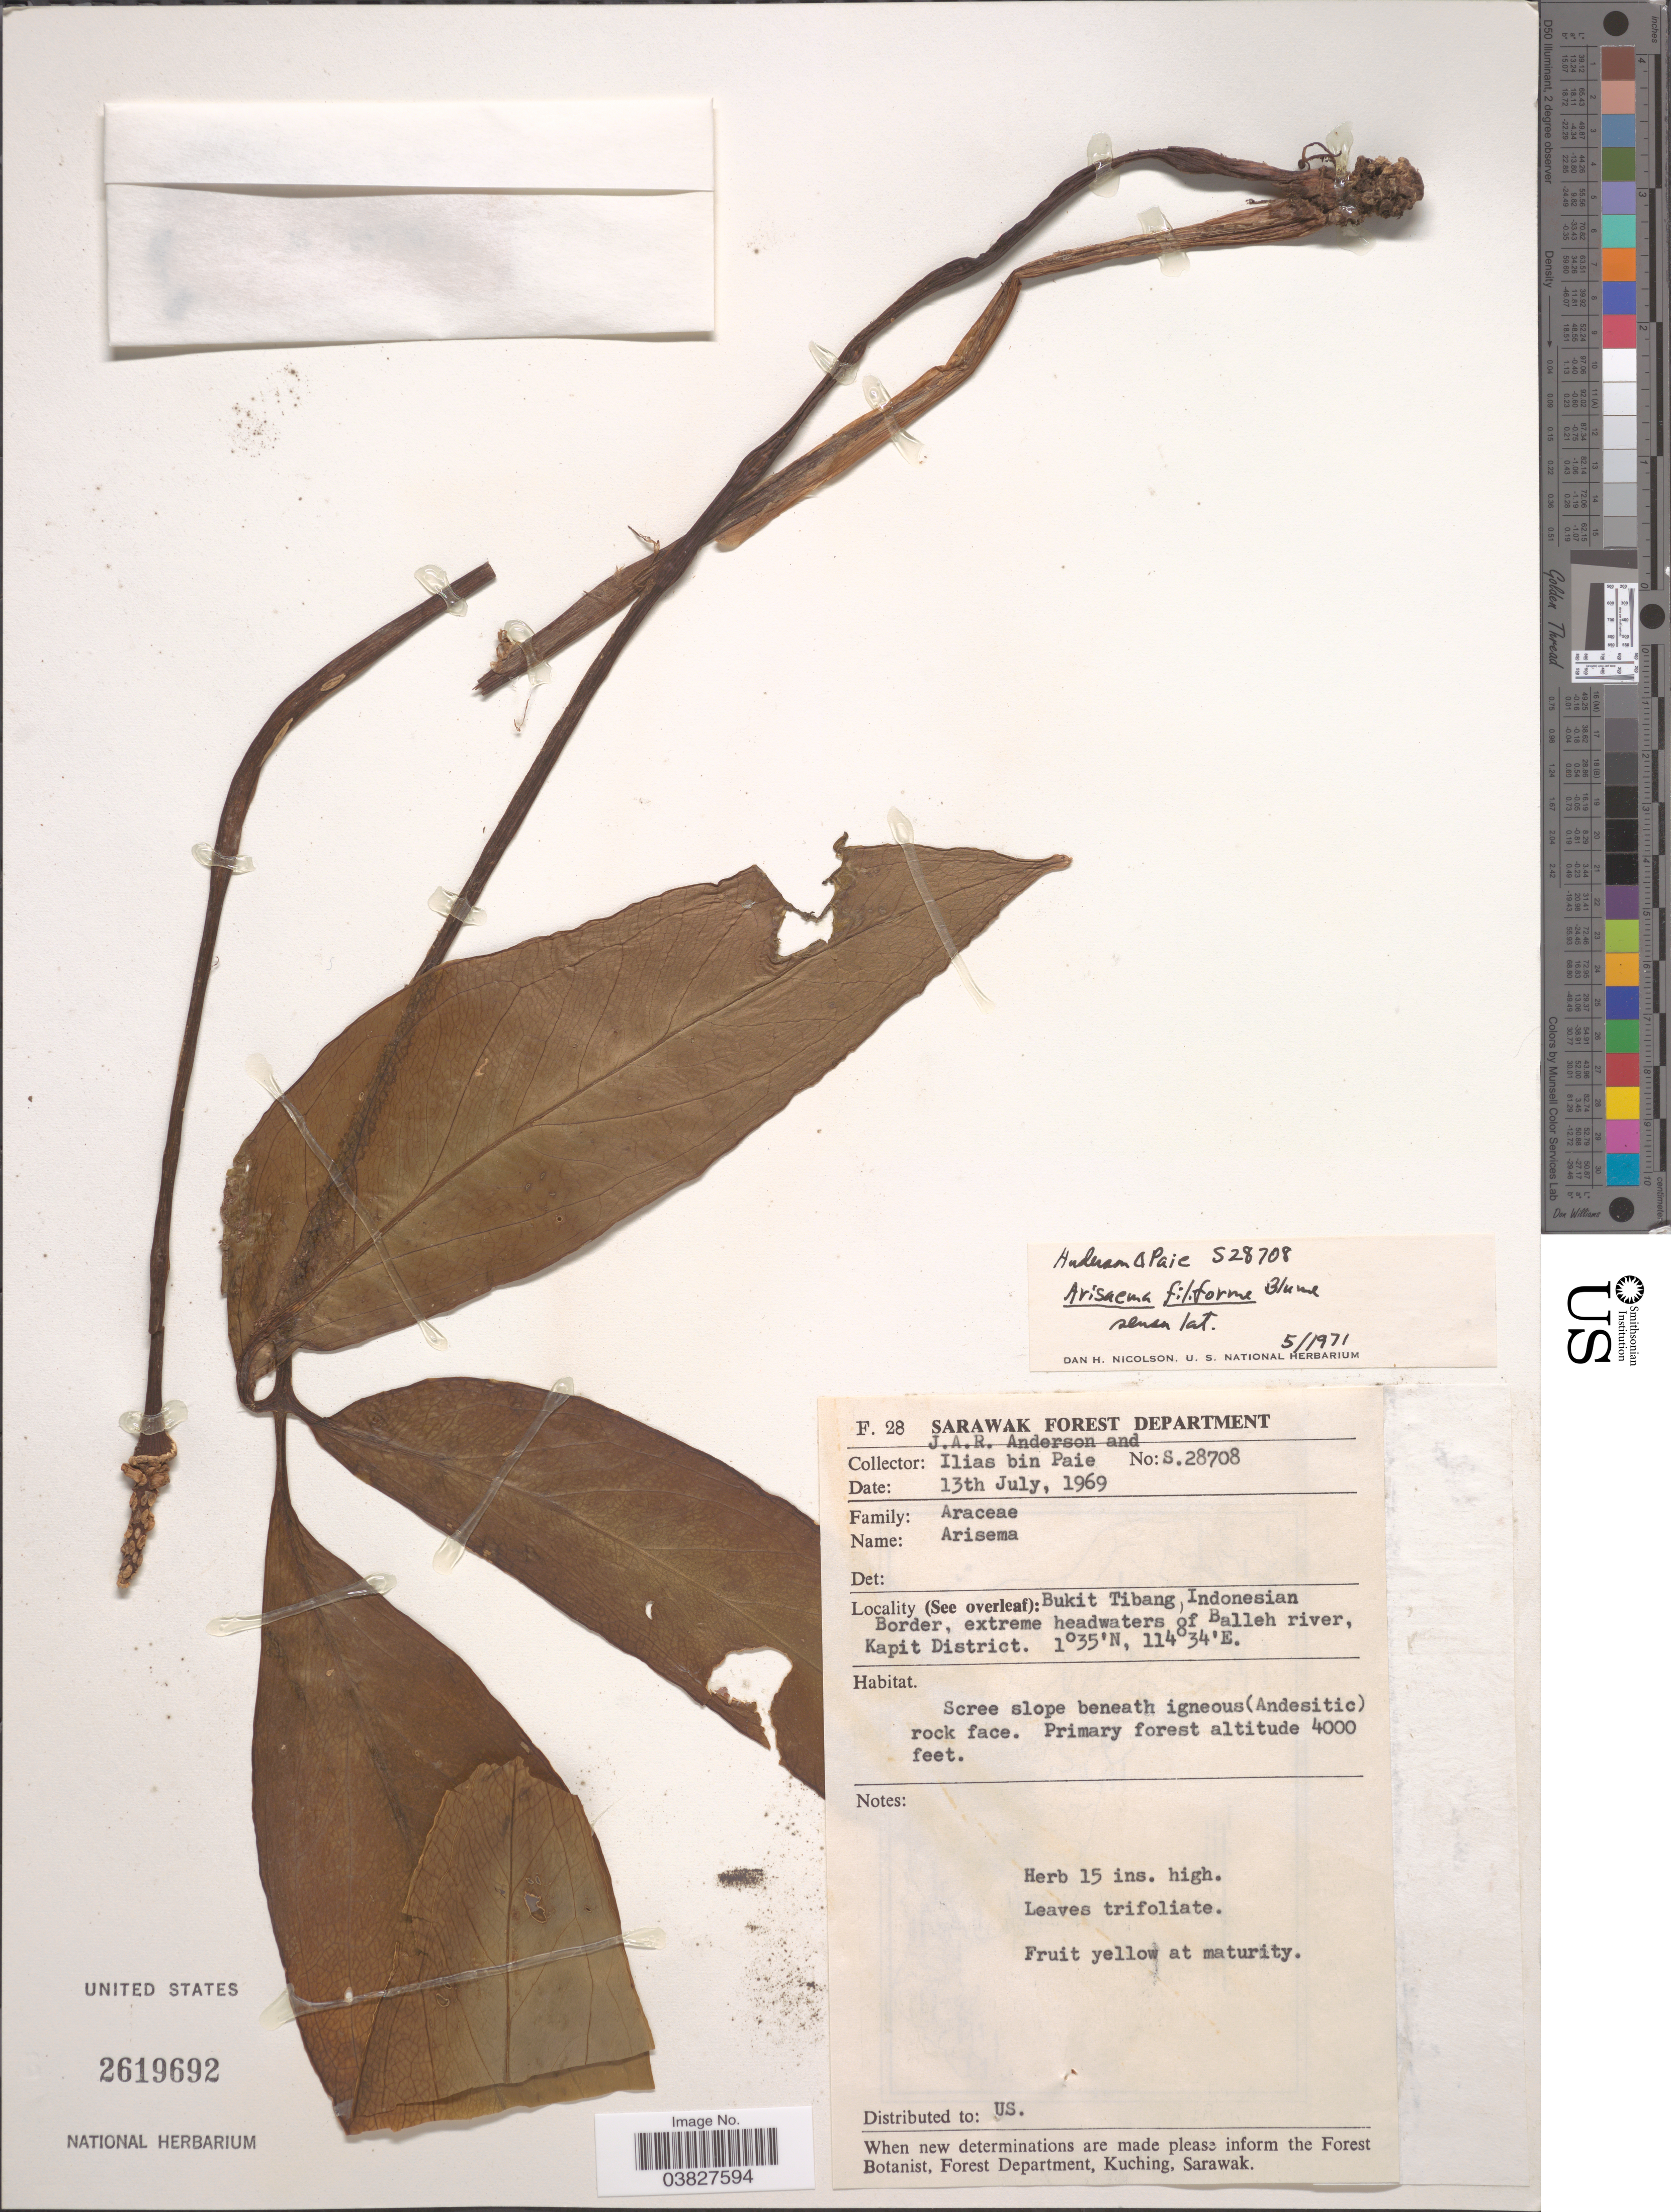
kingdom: Plantae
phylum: Tracheophyta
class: Liliopsida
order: Alismatales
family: Araceae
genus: Arisaema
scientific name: Arisaema filiforme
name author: (Reinw.) Blume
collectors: J. A. R. Anderson & I. bin Paie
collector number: S28708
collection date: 1969-07-13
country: Malaysia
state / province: Sarawak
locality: Bukit Tibang, Indonesian Border, extreme headwaters of Balleh river, Kapit District.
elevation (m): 1219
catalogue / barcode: US 2619692